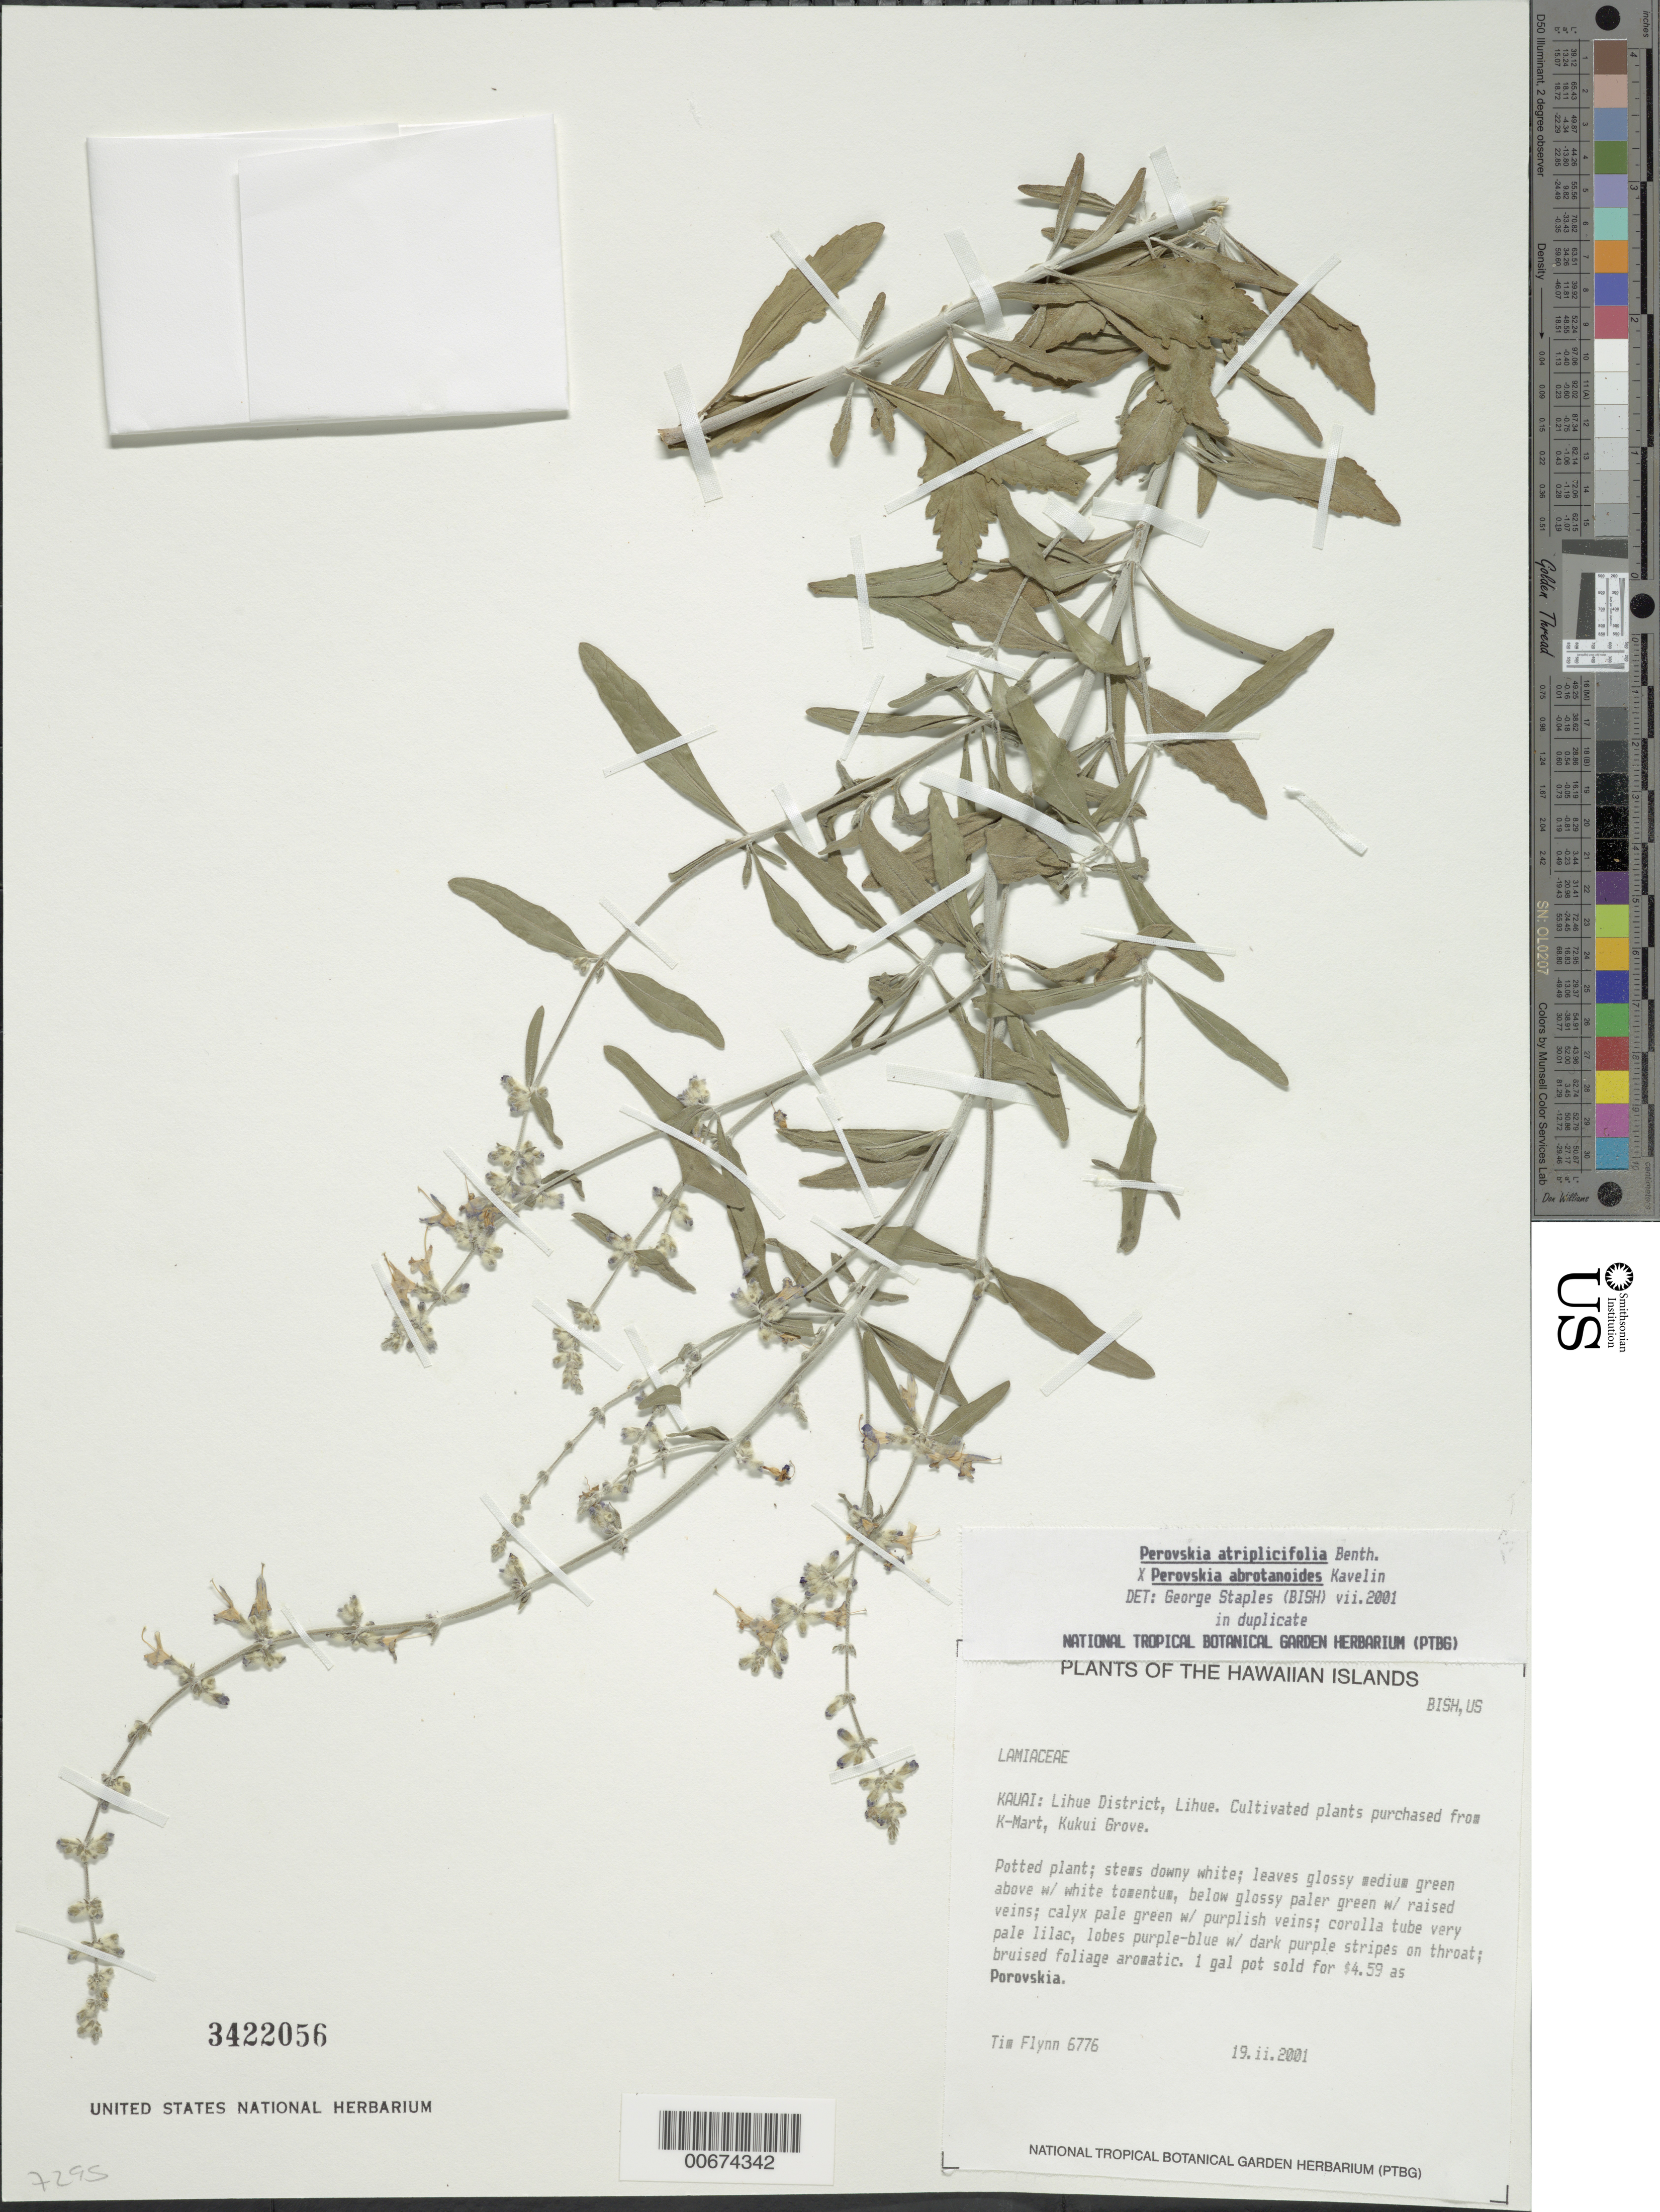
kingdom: Plantae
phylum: Tracheophyta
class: Magnoliopsida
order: Lamiales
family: Lamiaceae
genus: Perovskia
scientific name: Perovskia atriplicifolia x P. abrotanoides Kar.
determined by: Staples, G. W.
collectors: T. W. Flynn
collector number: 6776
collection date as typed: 19 Feb 2001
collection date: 2001-02-19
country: United States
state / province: Hawaii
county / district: Kauai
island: Kaua'i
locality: Lihue District, Lihue, purchased from K-Mart, Kukui Grove.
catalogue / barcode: US 3422056